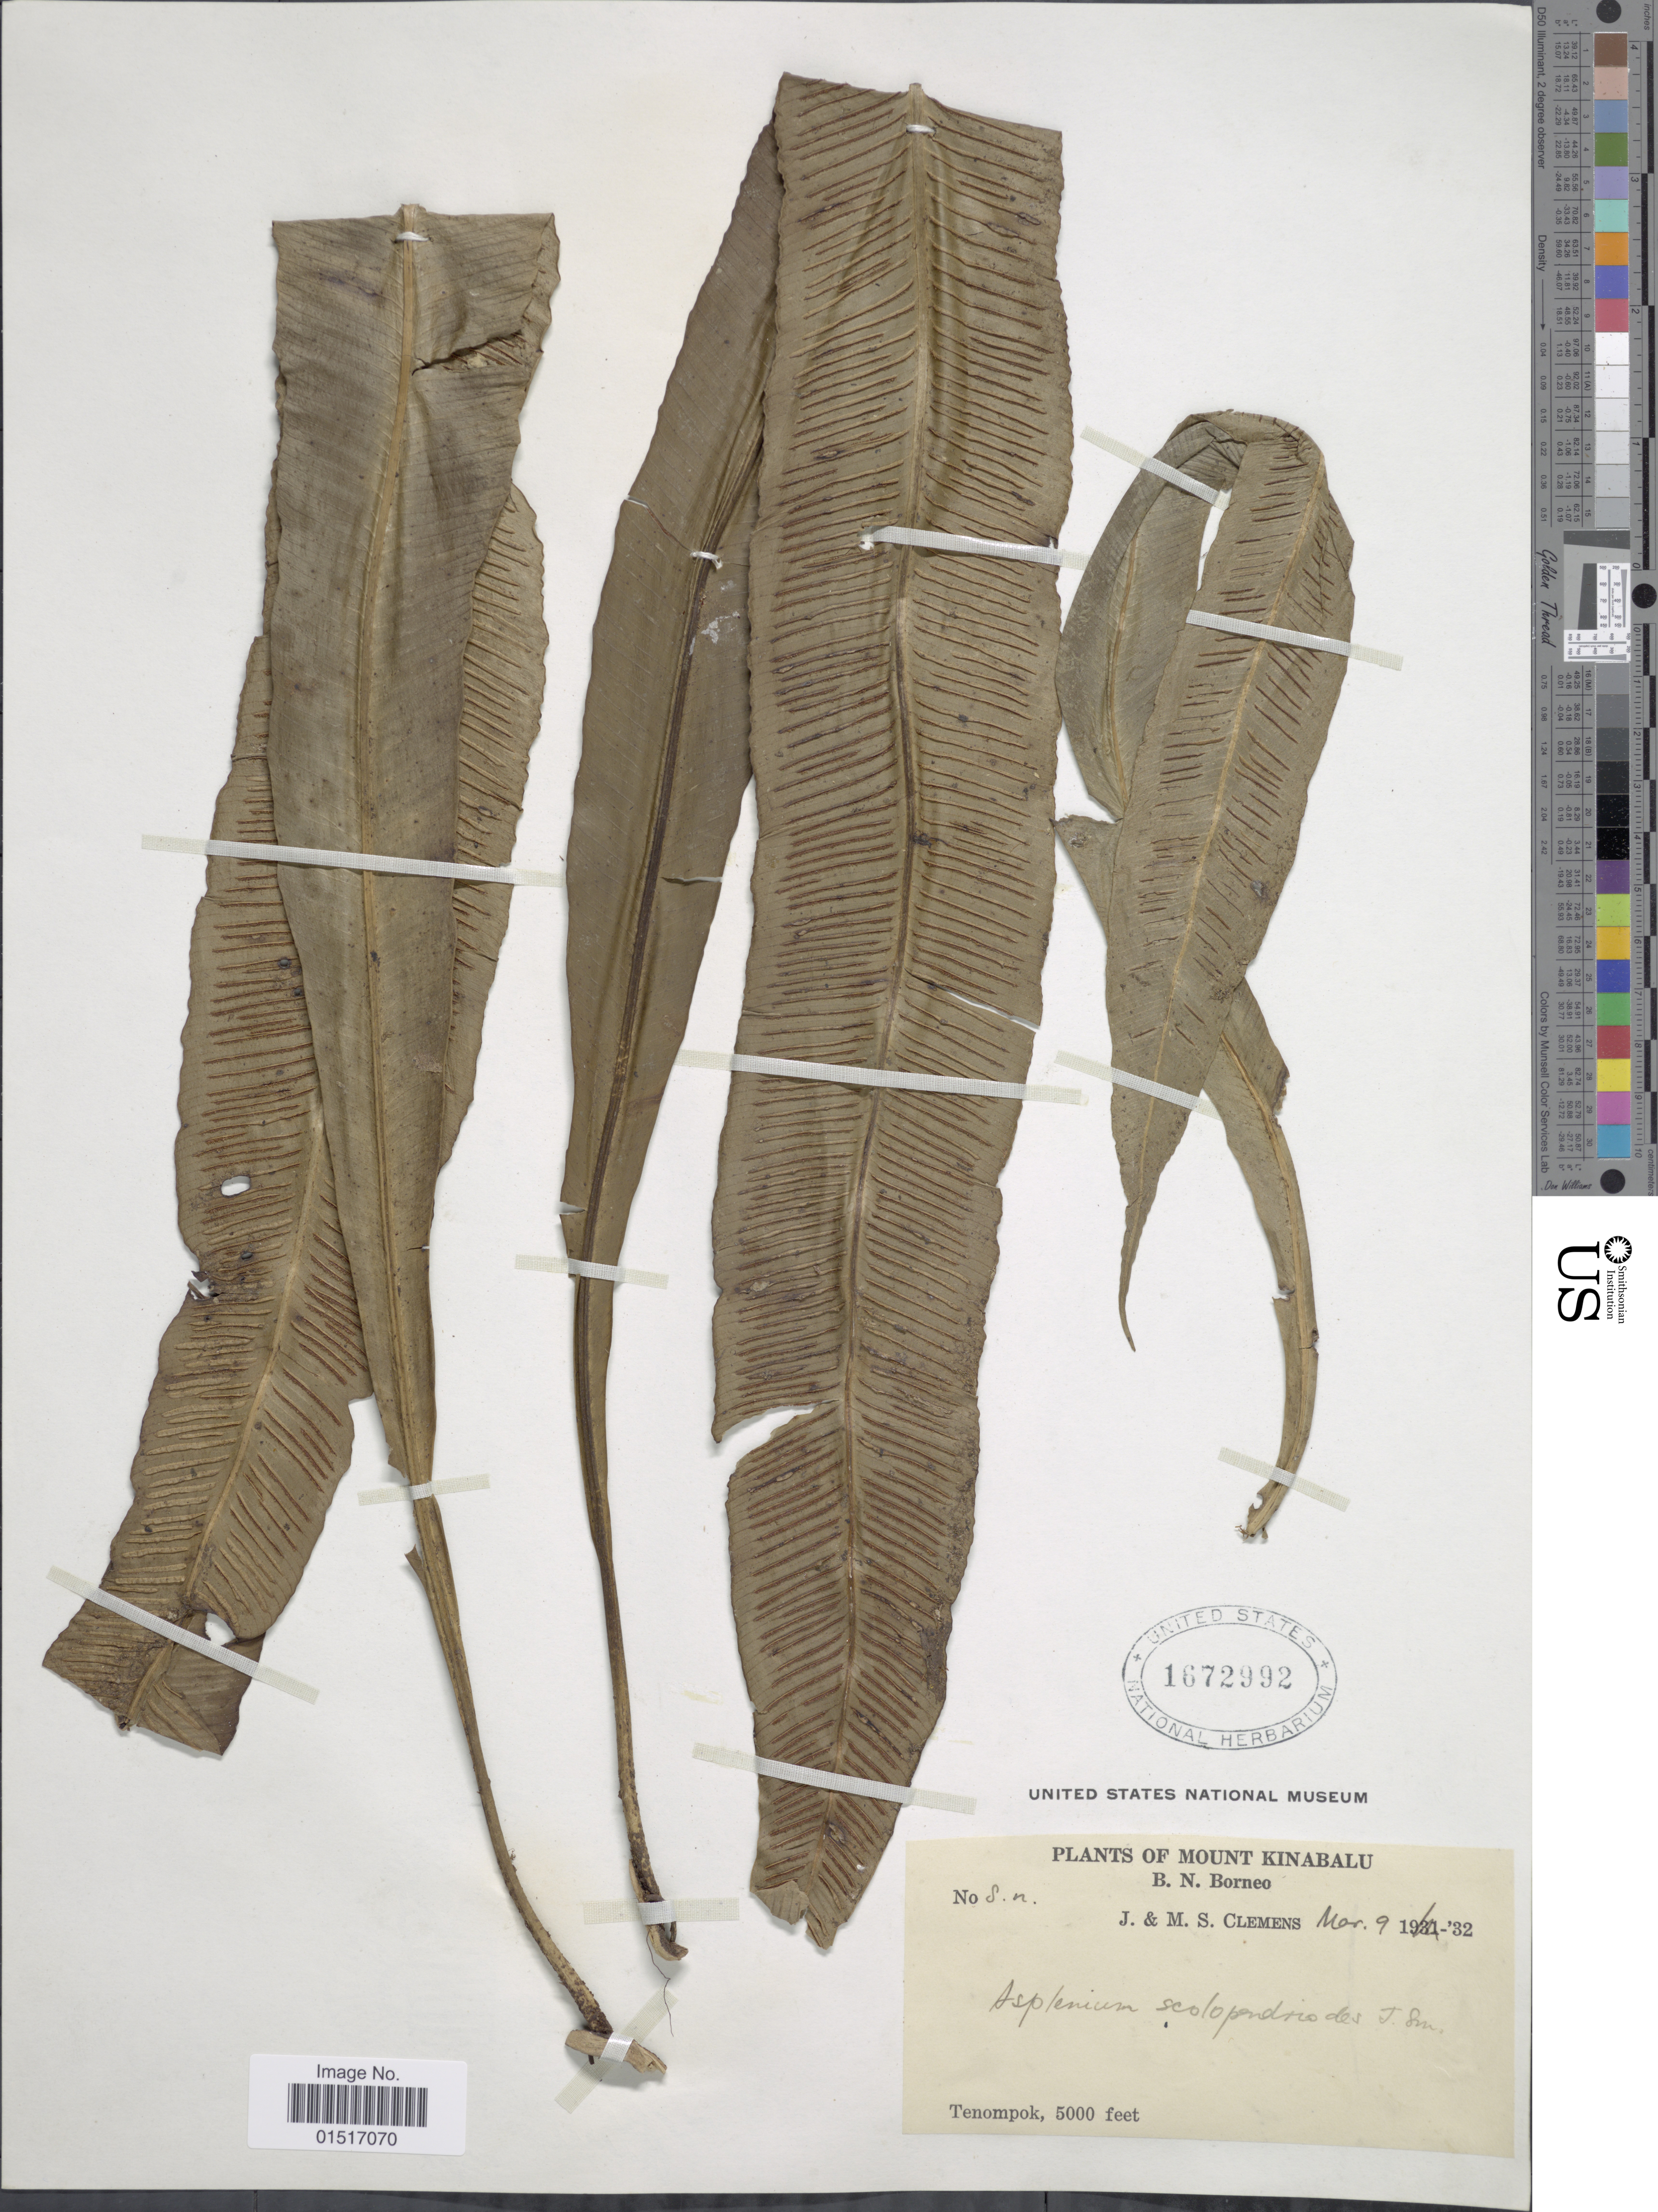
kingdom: Plantae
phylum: Tracheophyta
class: Polypodiopsida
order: Polypodiales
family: Aspleniaceae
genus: Asplenium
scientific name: Asplenium scolopendrioides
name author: J. Sm.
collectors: J. Clemens & M. S. Clemens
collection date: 1932-11-09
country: Malaysia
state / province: Sabah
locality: Mount Kinabalu. B. N. Borneo. Tenompok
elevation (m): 1524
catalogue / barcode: US 1672992